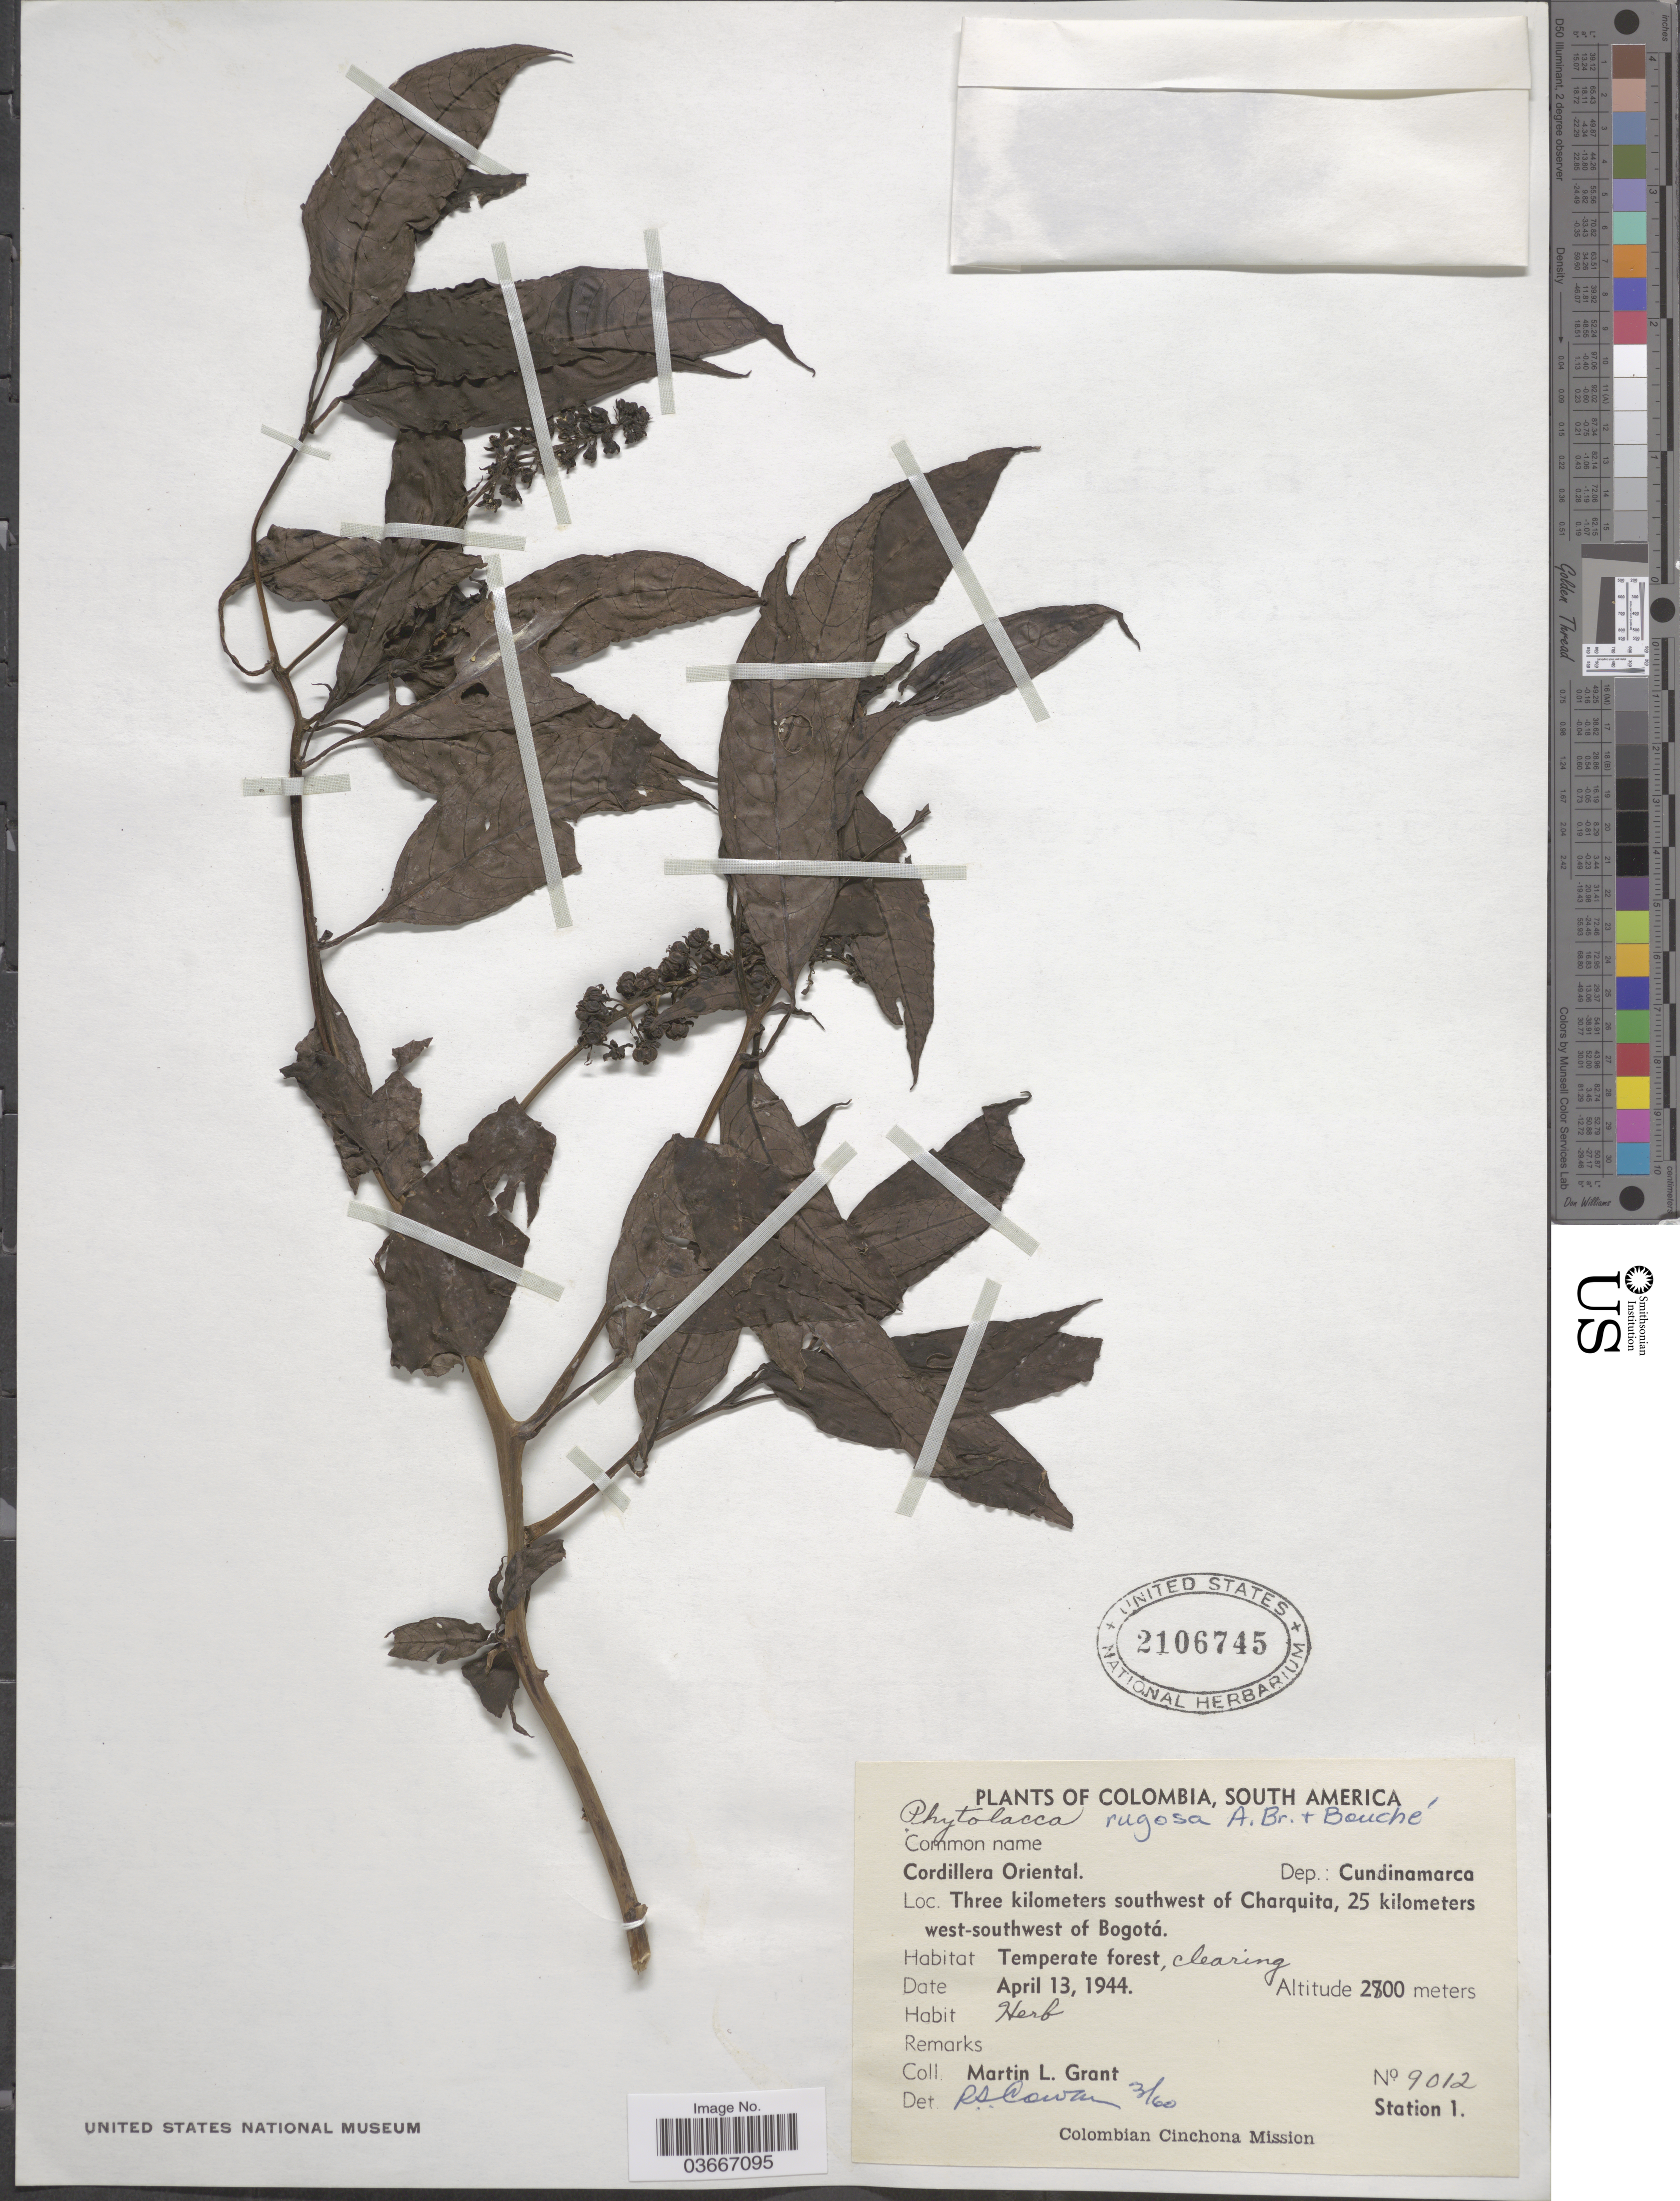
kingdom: Plantae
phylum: Tracheophyta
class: Magnoliopsida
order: Caryophyllales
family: Phytolaccaceae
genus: Phytolacca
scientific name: Phytolacca rugosa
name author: A. Braun & C.D. Bouché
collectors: M. L. Grant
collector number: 9012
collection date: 1944-04-13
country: Colombia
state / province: Cundinamarca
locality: Cordillera Oriental. Dep.: Cundinamarca. Three kilometers southwest of Charquita, 25 kilometers west-southwest of Bogotá. Station 1.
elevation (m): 2800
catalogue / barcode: US 2106745